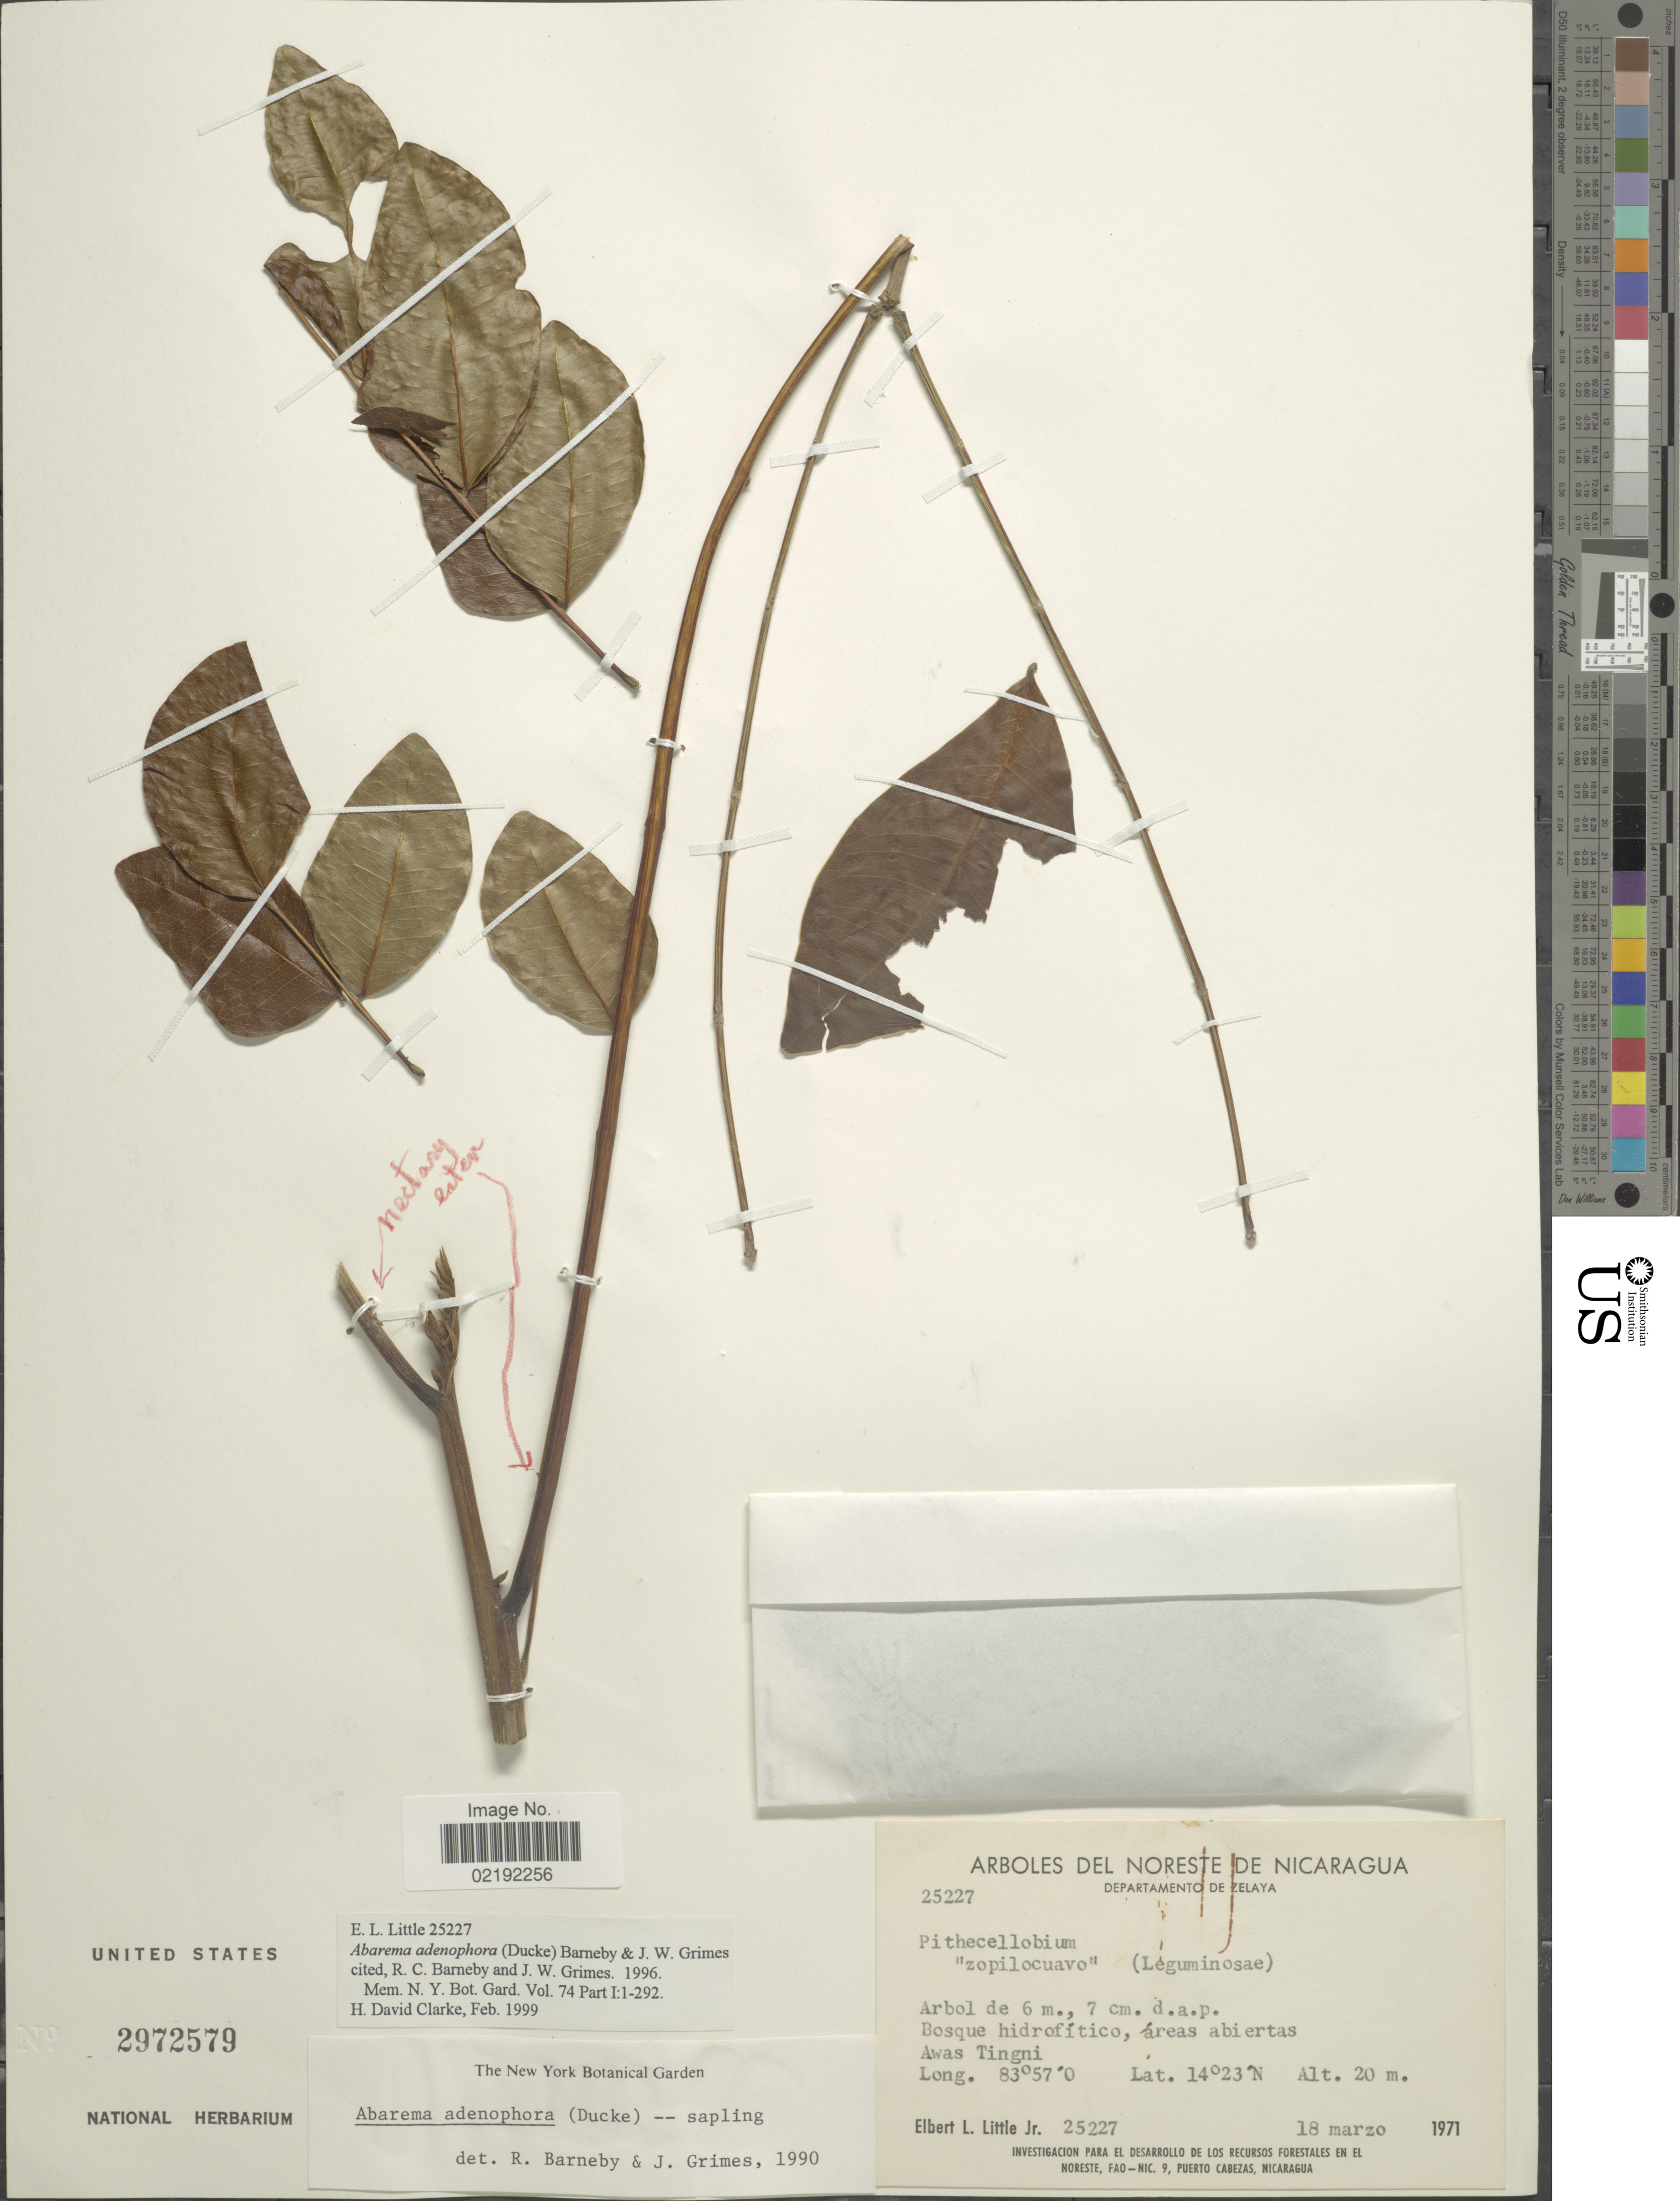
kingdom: Plantae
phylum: Tracheophyta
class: Magnoliopsida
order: Fabales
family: Fabaceae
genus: Abarema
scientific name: Abarema adenophora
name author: (Ducke) Barneby & J.W. Grimes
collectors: E. L. Little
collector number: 25227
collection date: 1971-03-18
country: Nicaragua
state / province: Atlantico Norte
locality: Noreste de Nicaragua, Departamento de Zelaya, Awas Tingni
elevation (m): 20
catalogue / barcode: US 2972579